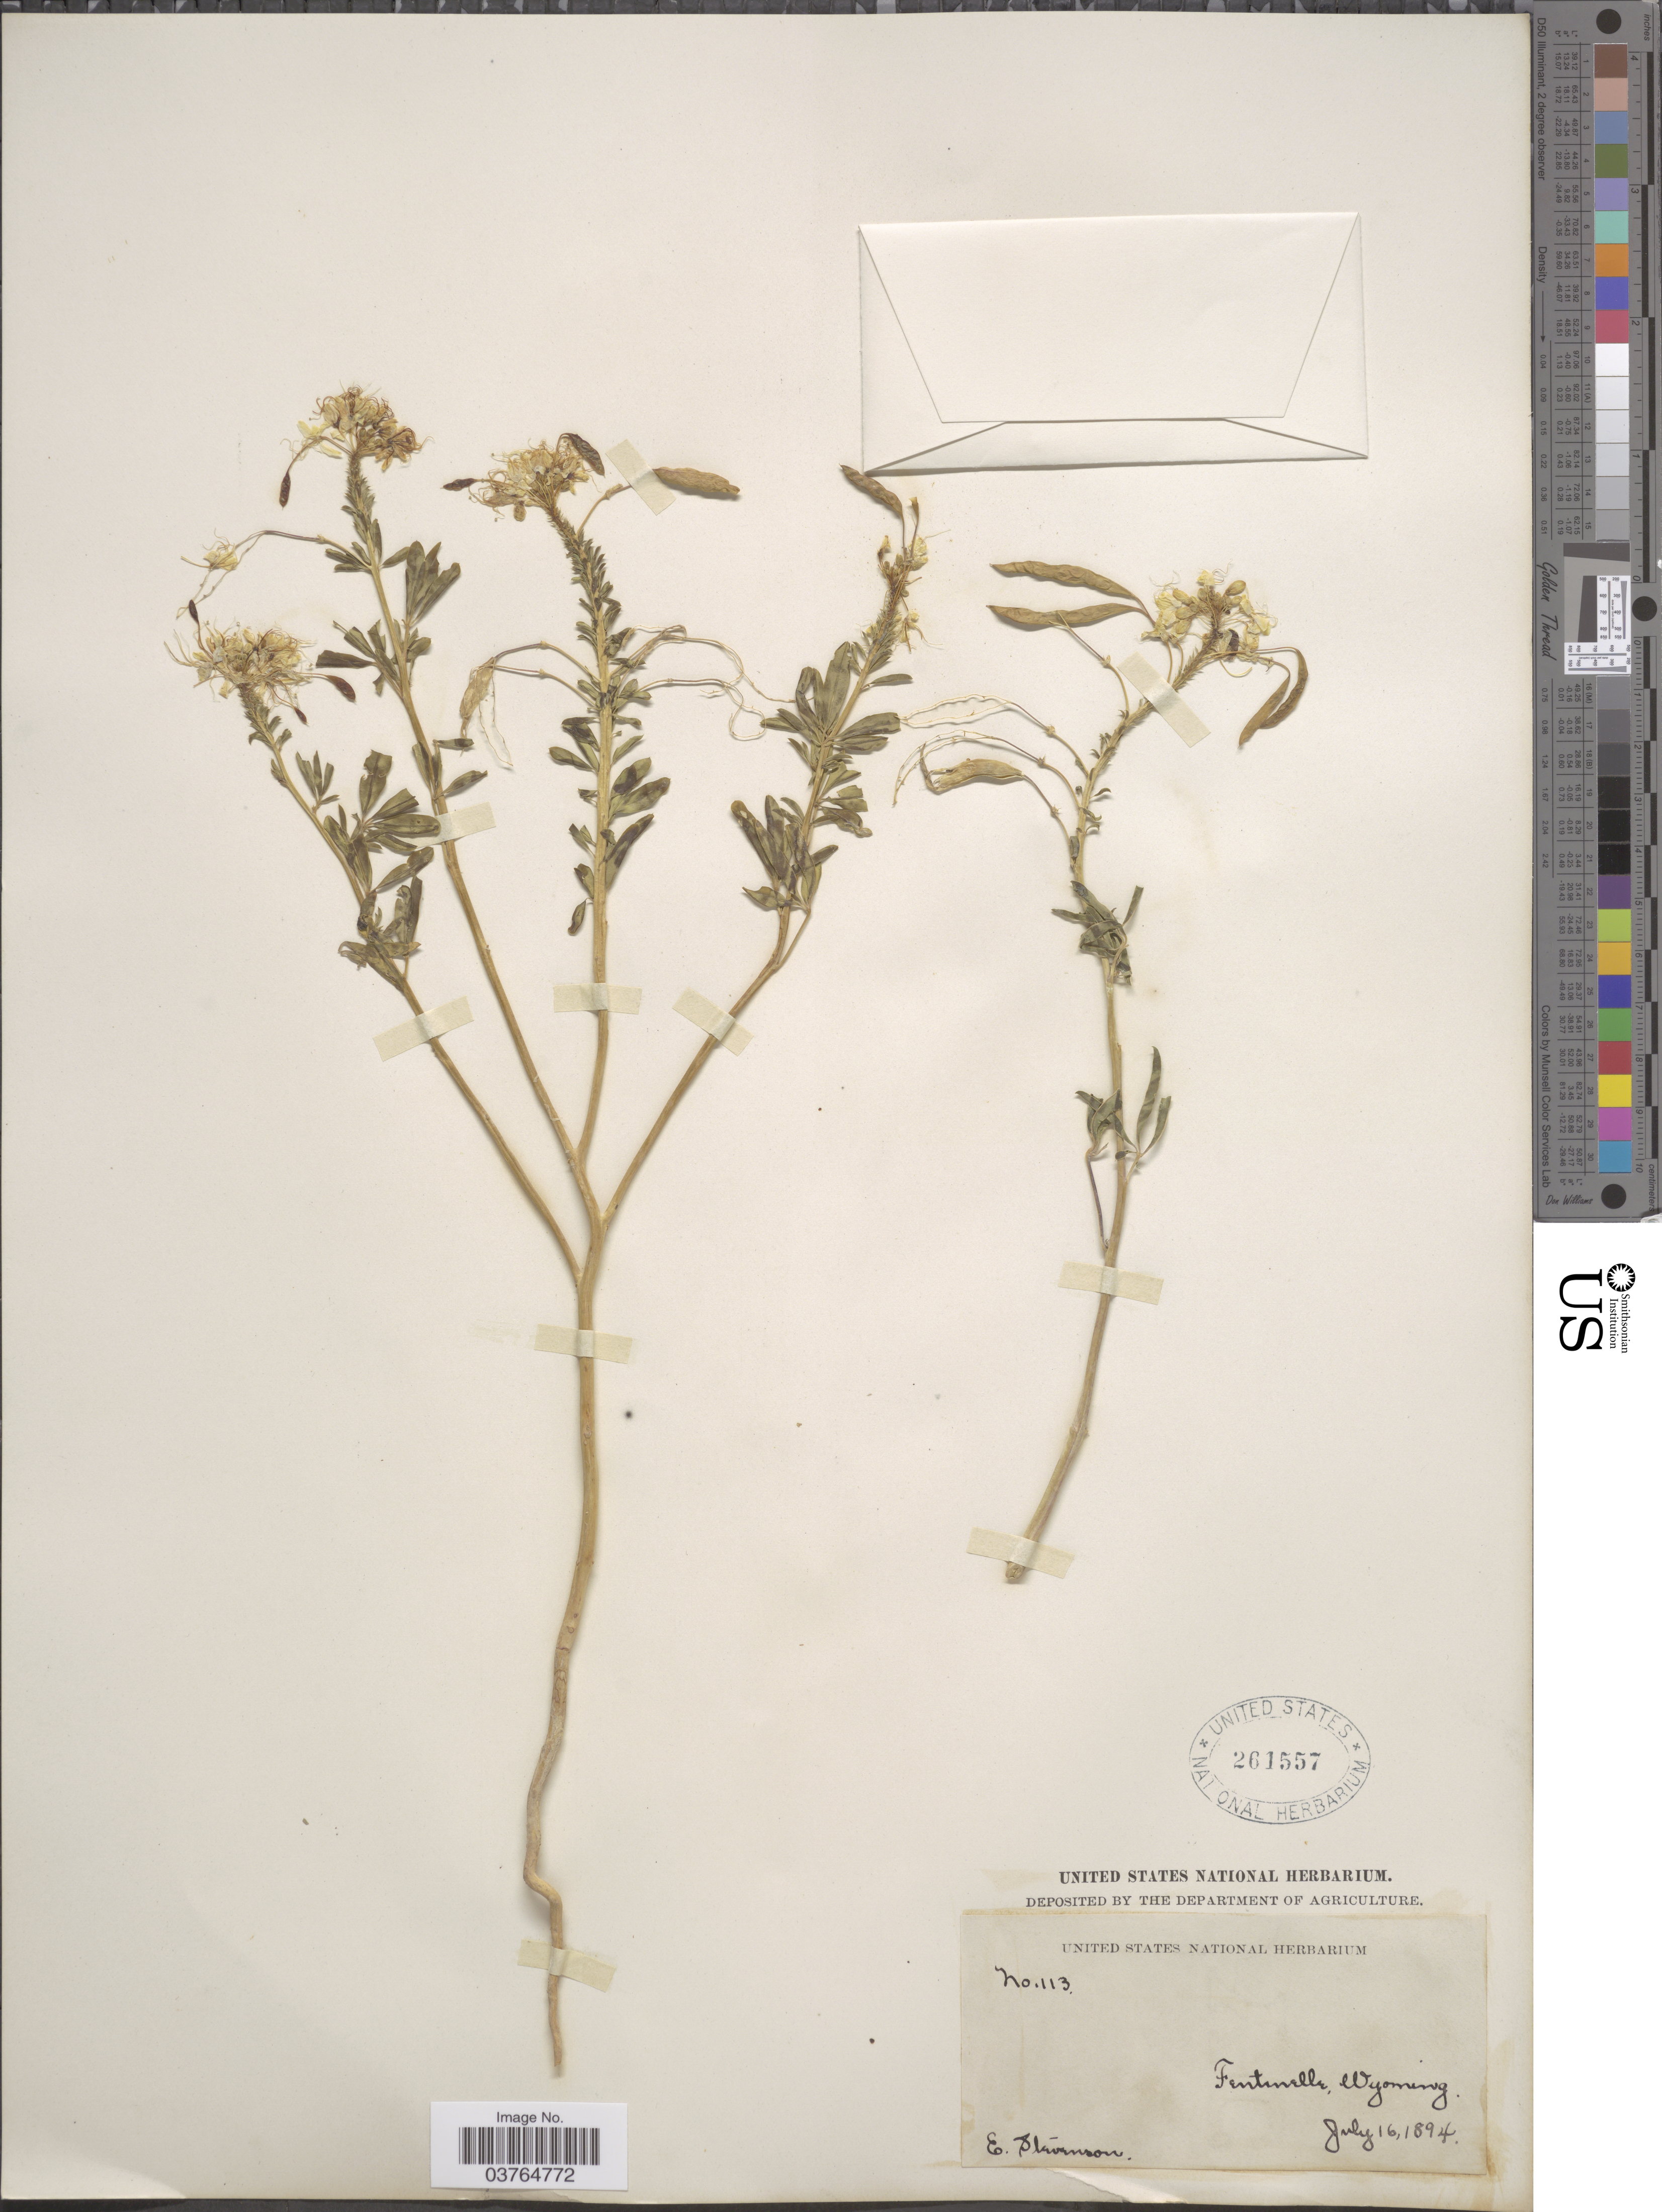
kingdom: Plantae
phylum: Tracheophyta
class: Magnoliopsida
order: Brassicales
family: Cleomaceae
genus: Cleomella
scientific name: Cleomella lutea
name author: (Hook.) Roalson & J.C. Hall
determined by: Strong, Mark T., (BOT), Smithsonian Institution - National Museum of Natural History (UNITED STATES)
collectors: E. Stevenson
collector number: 113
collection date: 1894-07-16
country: United States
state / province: Wyoming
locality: Fontenelle.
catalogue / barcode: US 261557